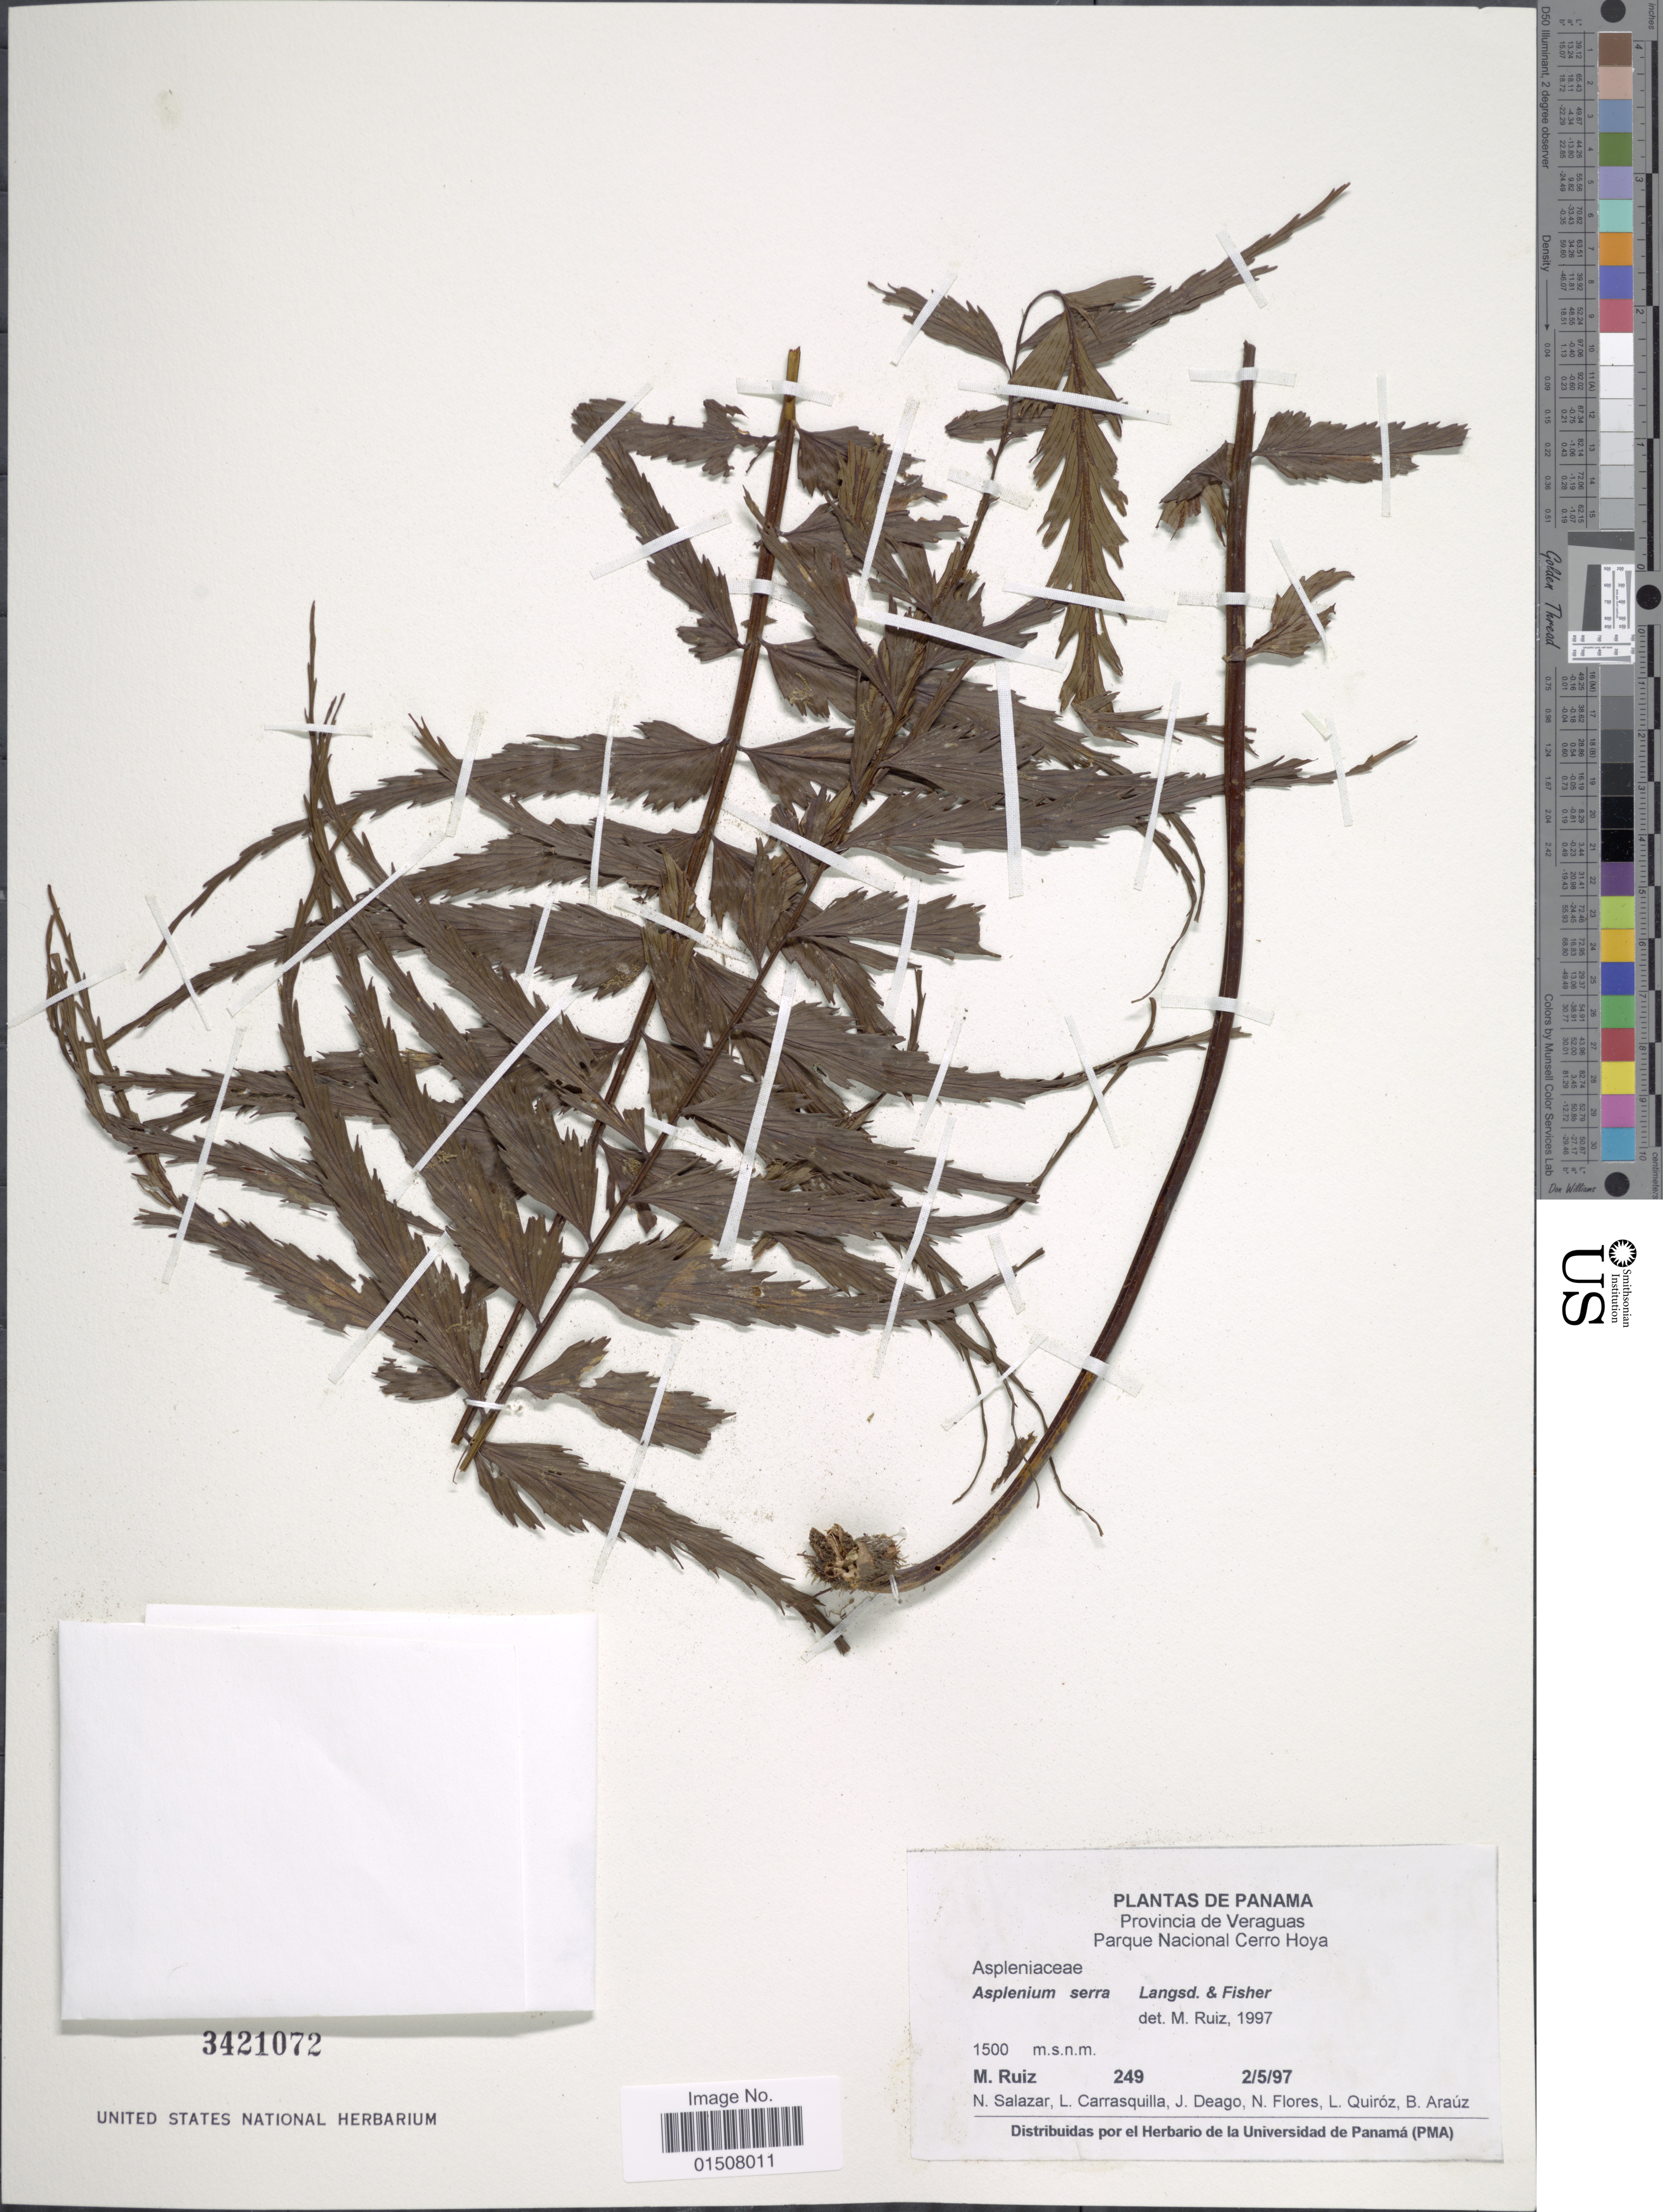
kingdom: Plantae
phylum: Tracheophyta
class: Polypodiopsida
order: Polypodiales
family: Aspleniaceae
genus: Asplenium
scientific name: Asplenium serra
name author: Langsd. & Fisch.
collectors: M. Ruiz, N. Salazar, L. Carrasquilla, J. Deago & et al.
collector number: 249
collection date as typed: Transcribed d/m/y: 2/5/97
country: Panama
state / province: Veraguas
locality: Parque Nacional Cerro Hoya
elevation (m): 1500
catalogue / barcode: US 3421072